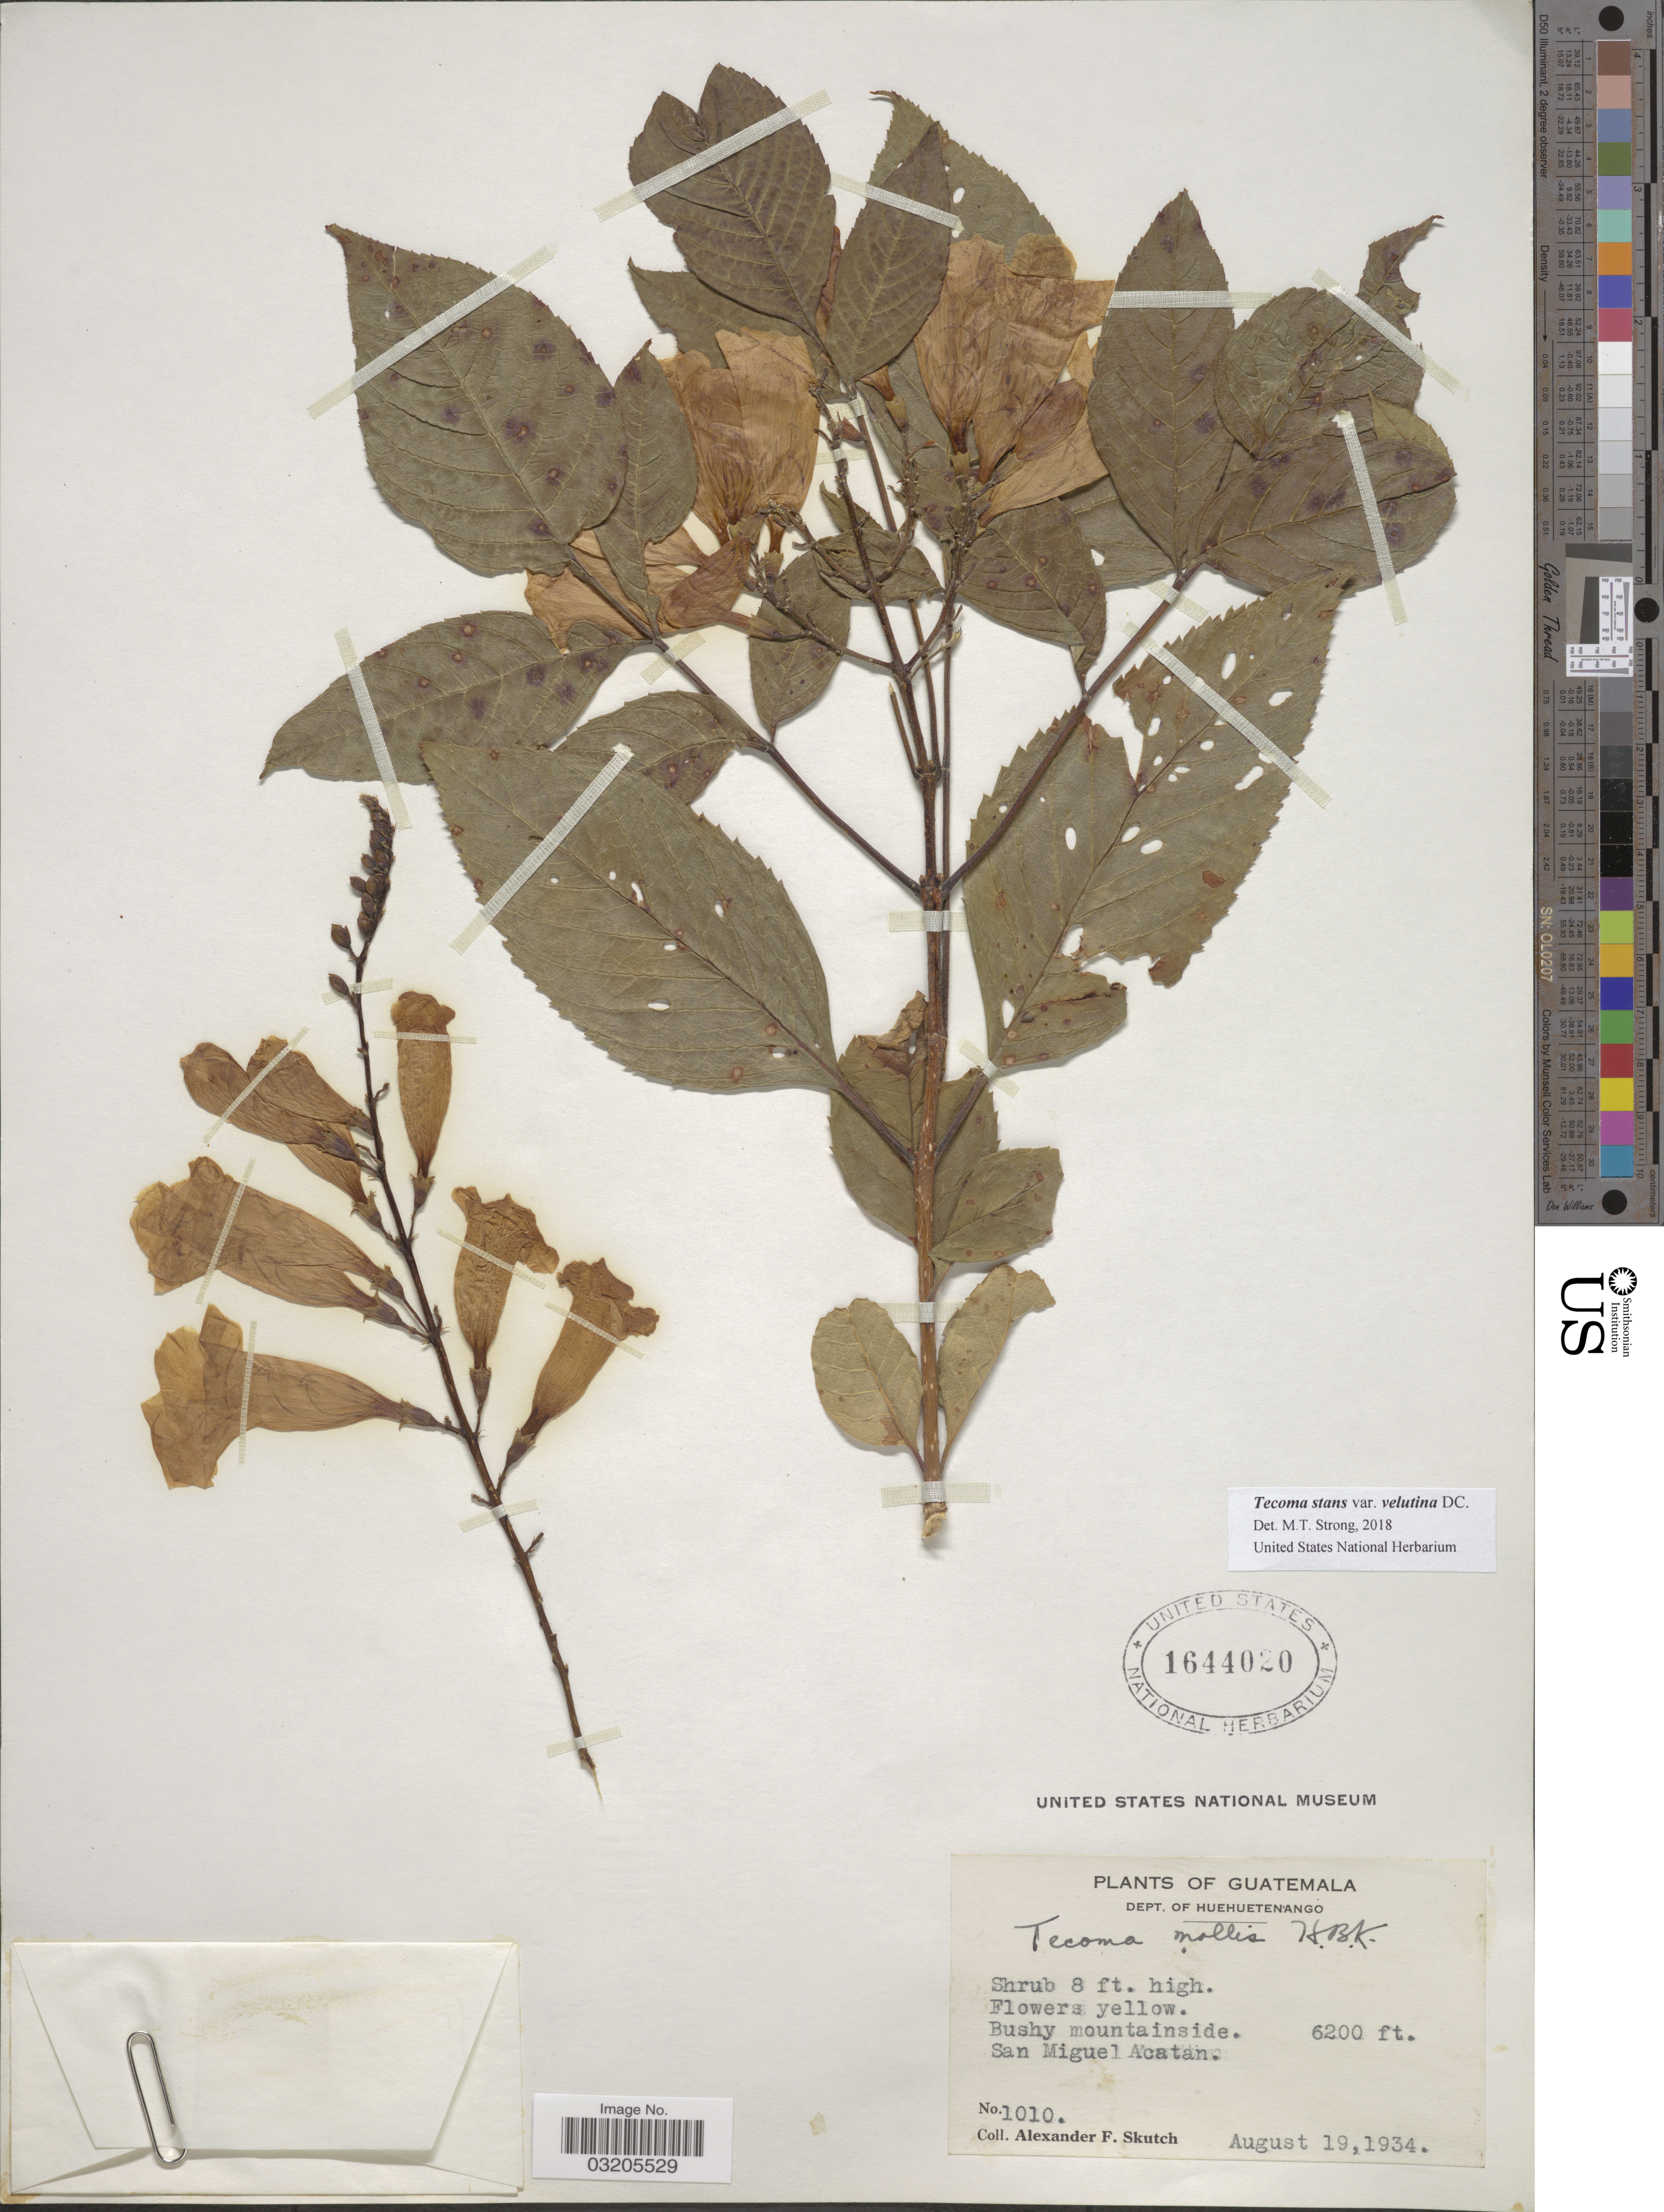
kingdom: Plantae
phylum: Tracheophyta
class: Magnoliopsida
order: Lamiales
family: Bignoniaceae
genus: Tecoma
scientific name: Tecoma stans var. velutina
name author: DC.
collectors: A. F. Skutch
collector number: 1010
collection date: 1934-08-19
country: Guatemala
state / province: Huehuetenango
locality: Dept. of Huehuetenango. Bushy mountainside. San Miguel Acatan.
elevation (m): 1890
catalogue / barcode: US 1644020